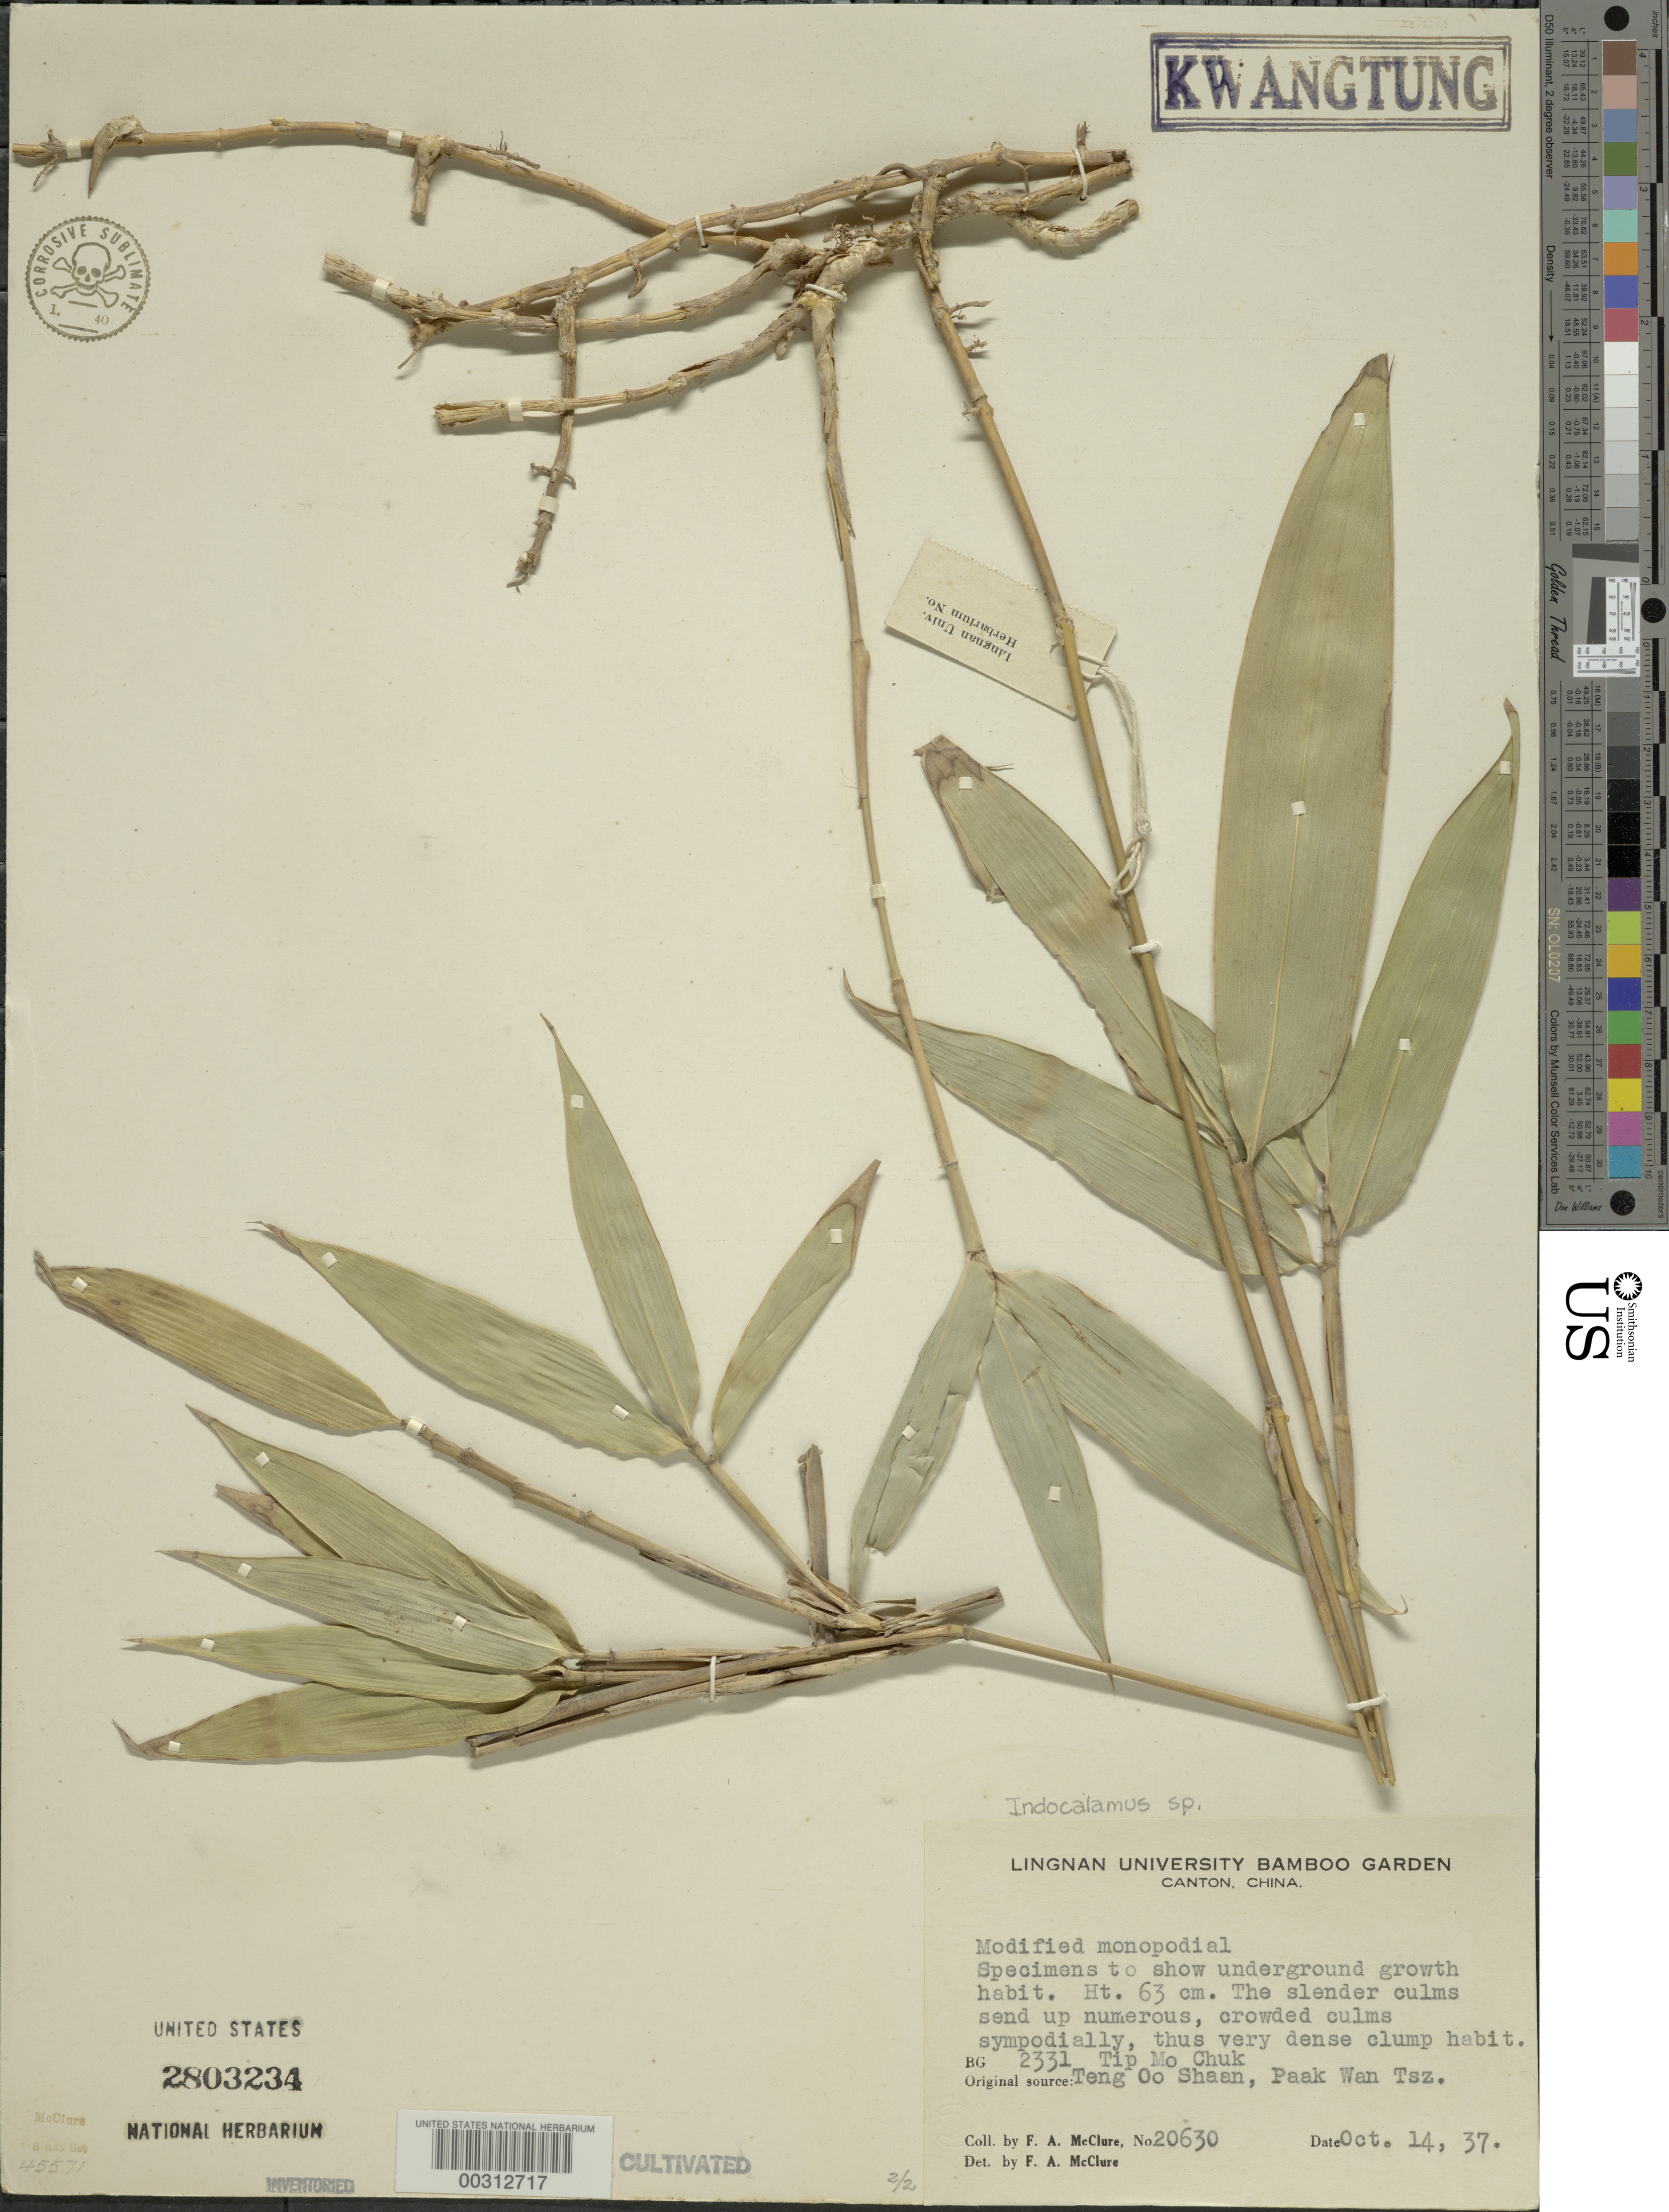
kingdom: Plantae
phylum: Tracheophyta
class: Liliopsida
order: Poales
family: Poaceae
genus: Indocalamus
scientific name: Indocalamus sp.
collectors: F. A. McClure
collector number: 20630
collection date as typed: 14 Oct 1937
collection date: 1937-10-14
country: China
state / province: Guangdong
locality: Lingnan univ. b.g.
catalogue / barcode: US 2803234